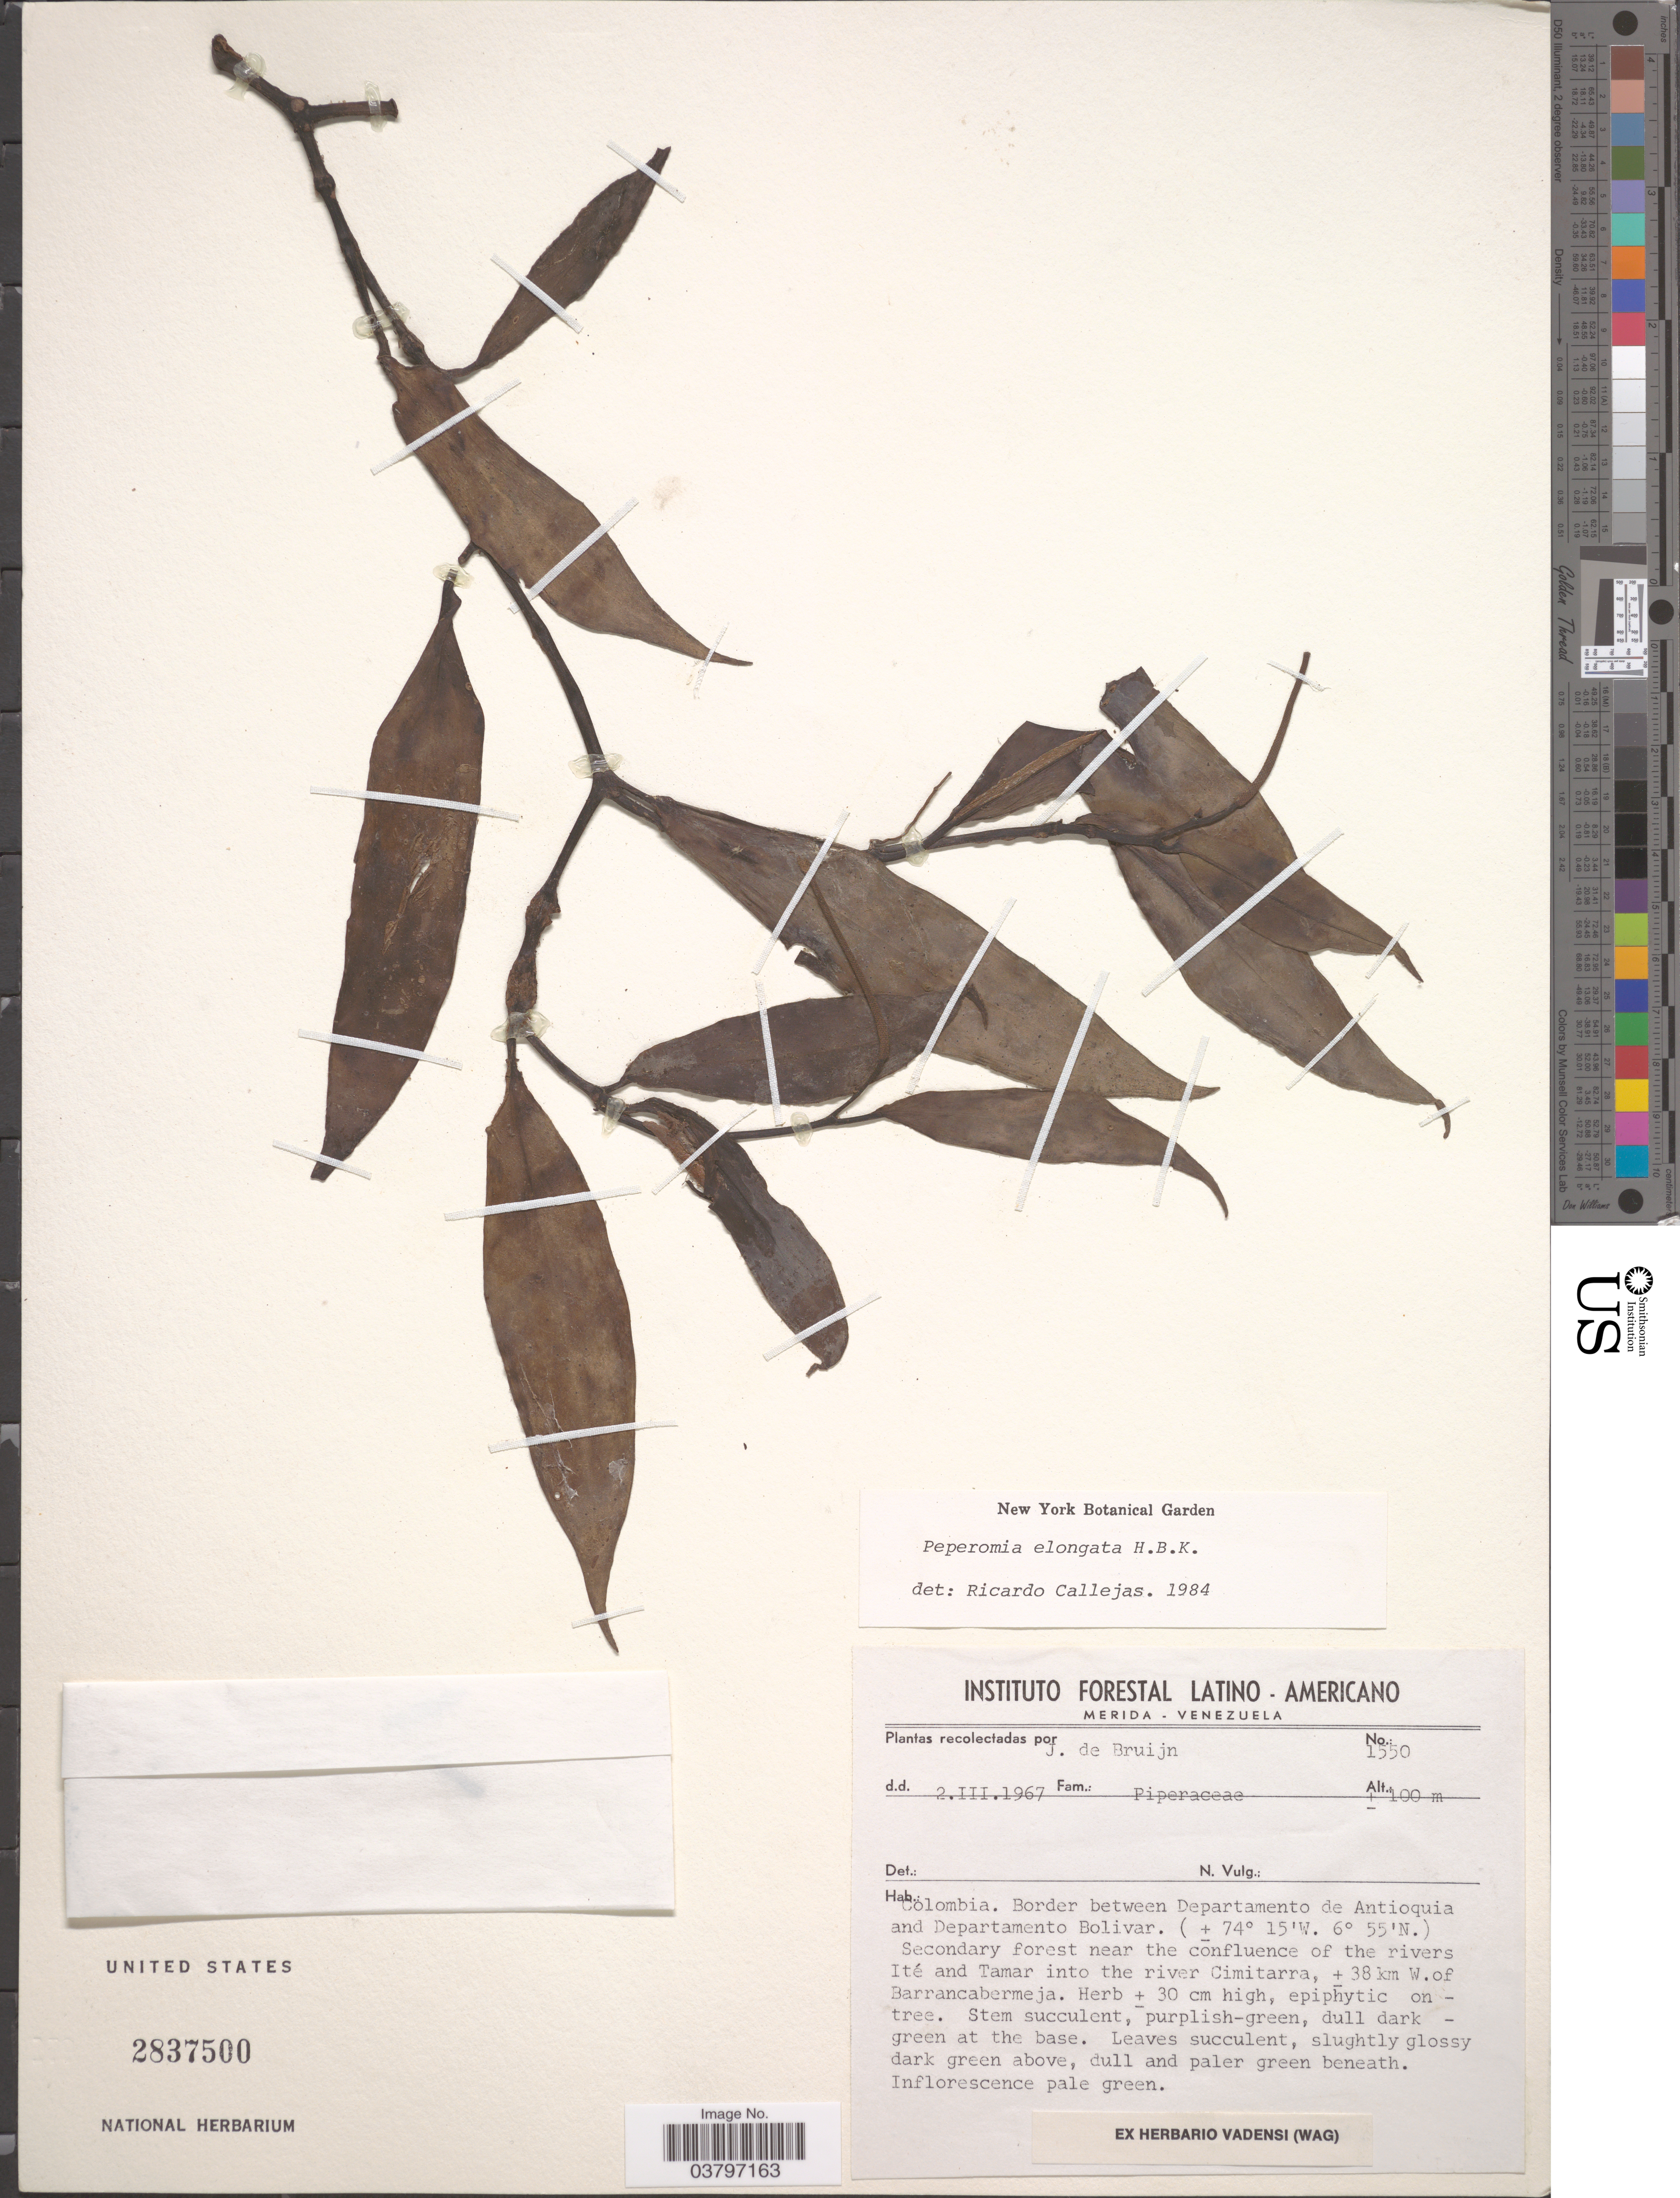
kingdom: Plantae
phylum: Tracheophyta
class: Magnoliopsida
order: Piperales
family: Piperaceae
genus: Peperomia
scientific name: Peperomia elongata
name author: Kunth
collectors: J. Bruijn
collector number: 1550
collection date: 1967-03-02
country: Colombia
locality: Border between Departamento de Antioquia and Departamento Bolivar. Secondary forest near the confluence of the rivers Ité and Tamar into the river Cimitarra, ± 38 km W. of Barrancabermeja.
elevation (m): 100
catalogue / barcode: US 2837500